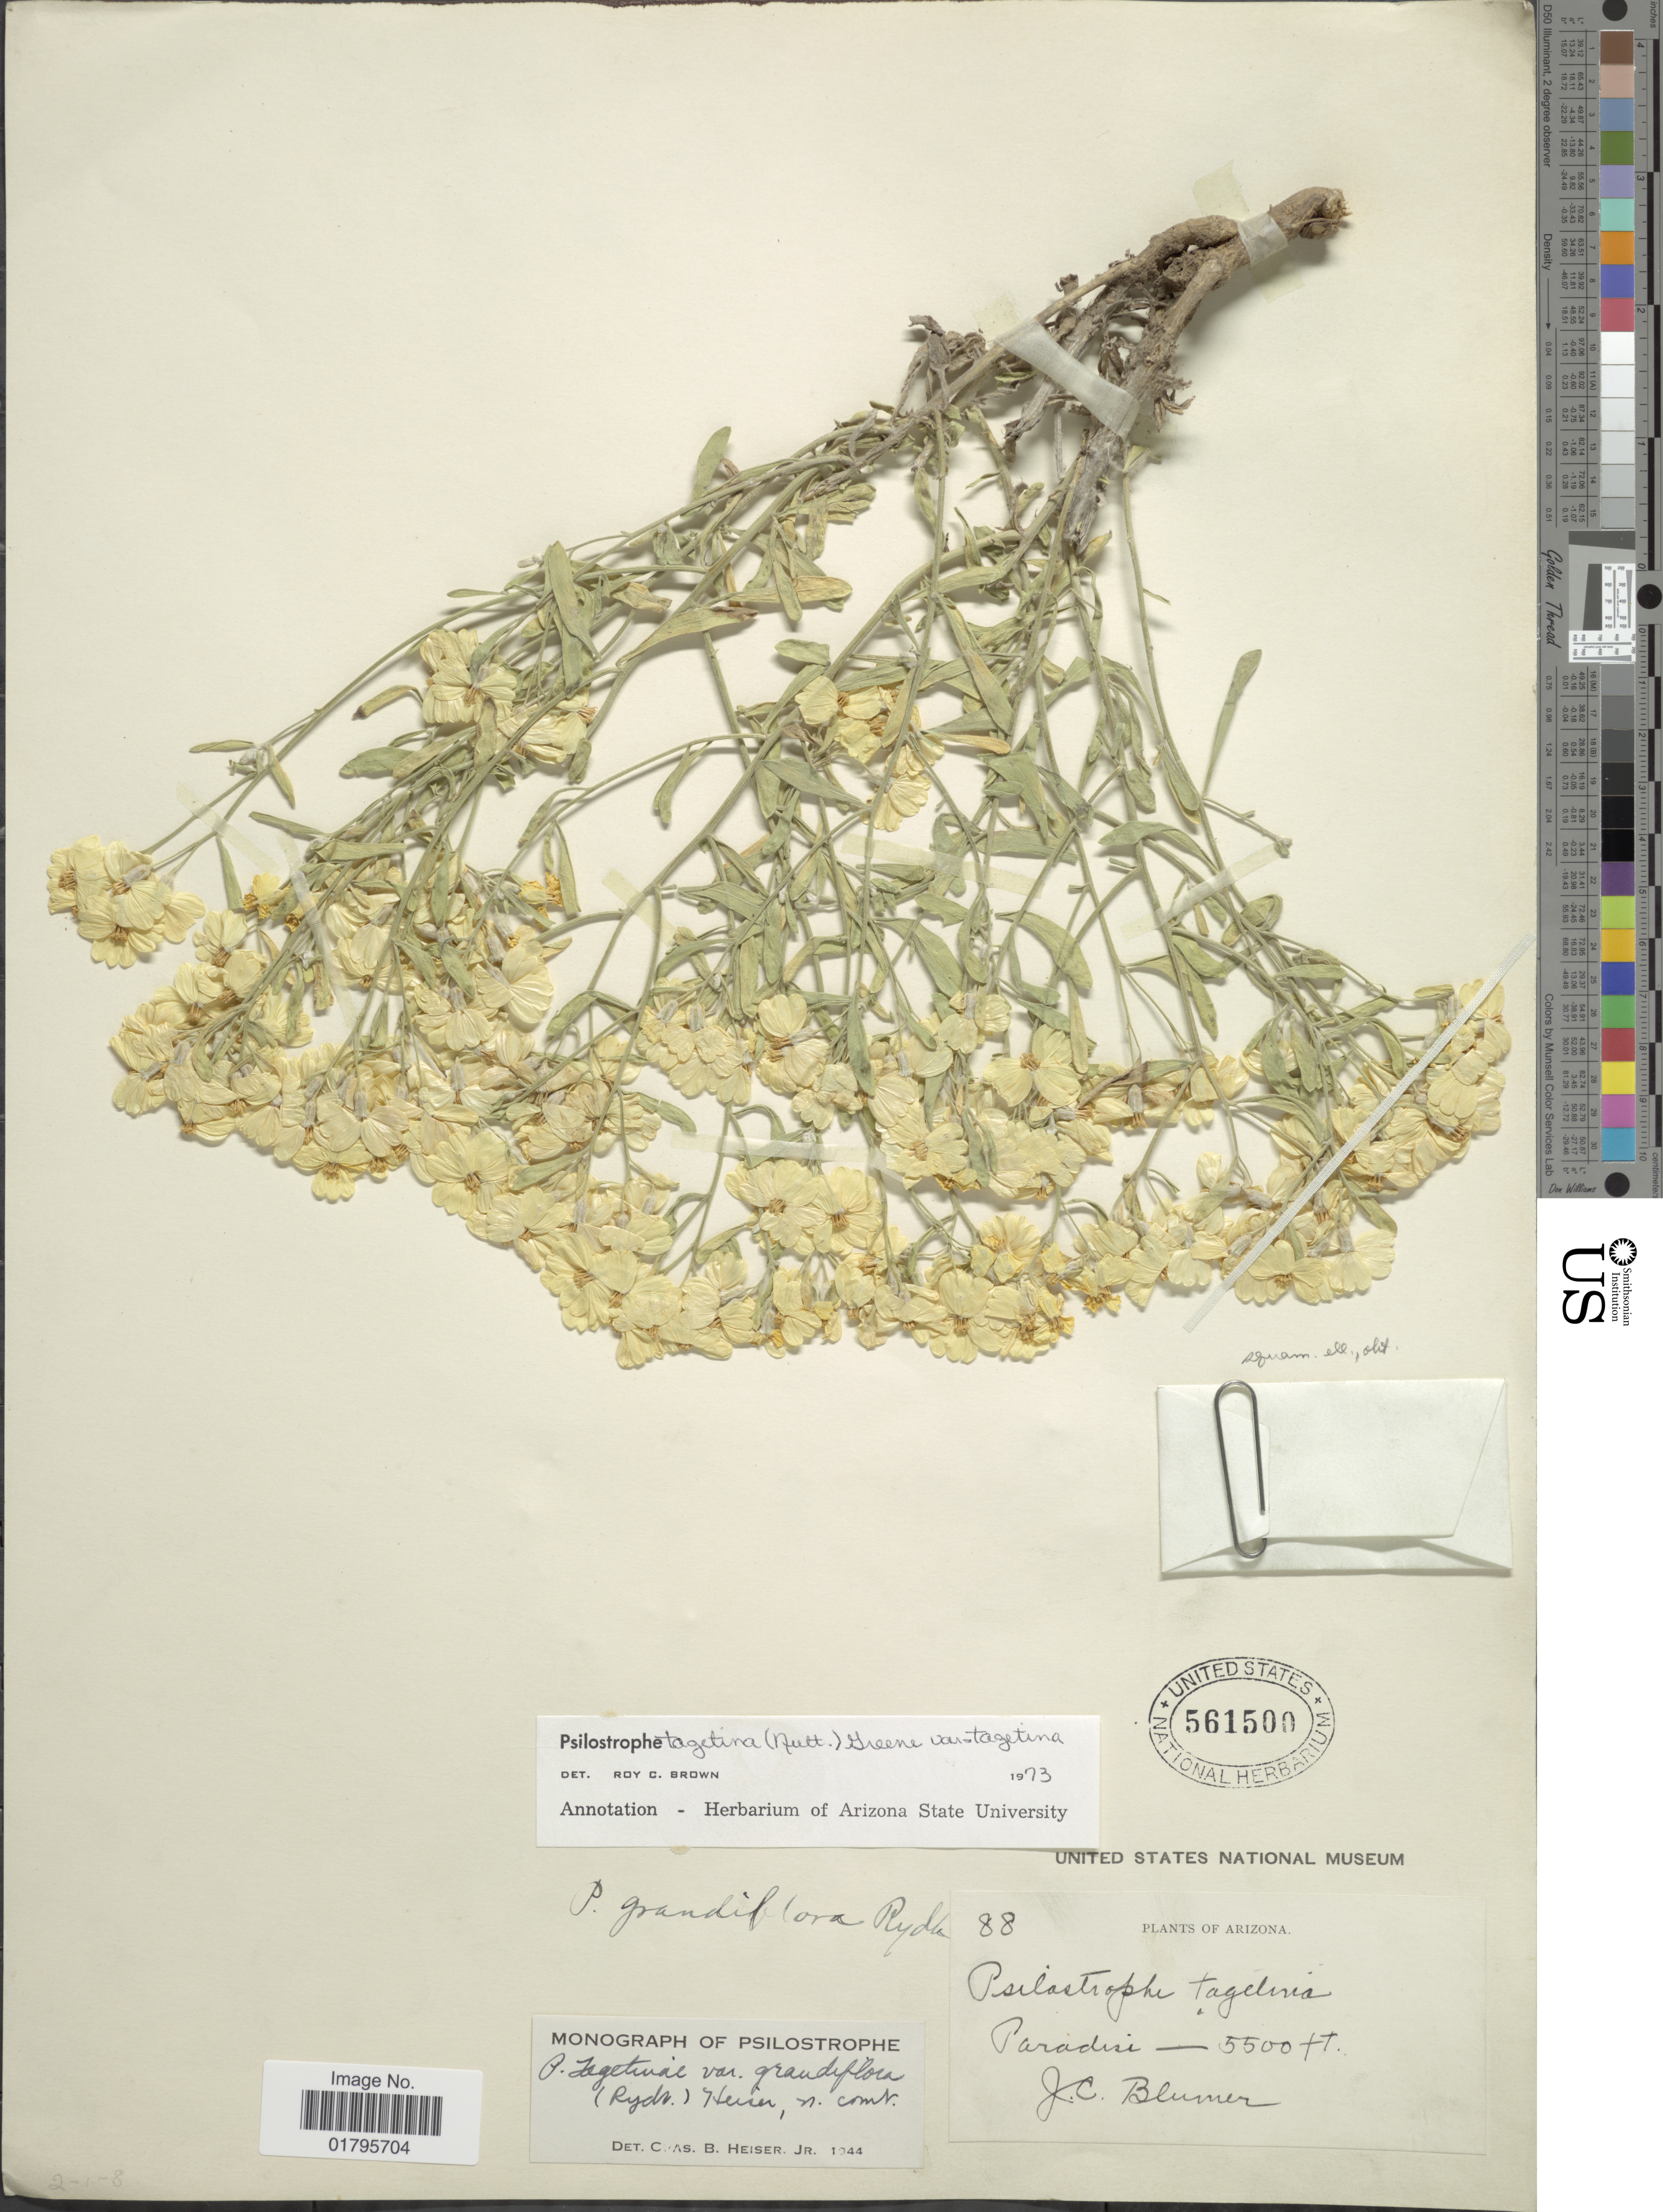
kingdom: Plantae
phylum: Tracheophyta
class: Magnoliopsida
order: Asterales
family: Asteraceae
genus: Psilostrophe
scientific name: Psilostrophe tagetina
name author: (Nutt.) Greene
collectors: J. C. Blumer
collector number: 88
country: United States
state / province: Arizona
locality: Paradise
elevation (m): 1676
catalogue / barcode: US 561500